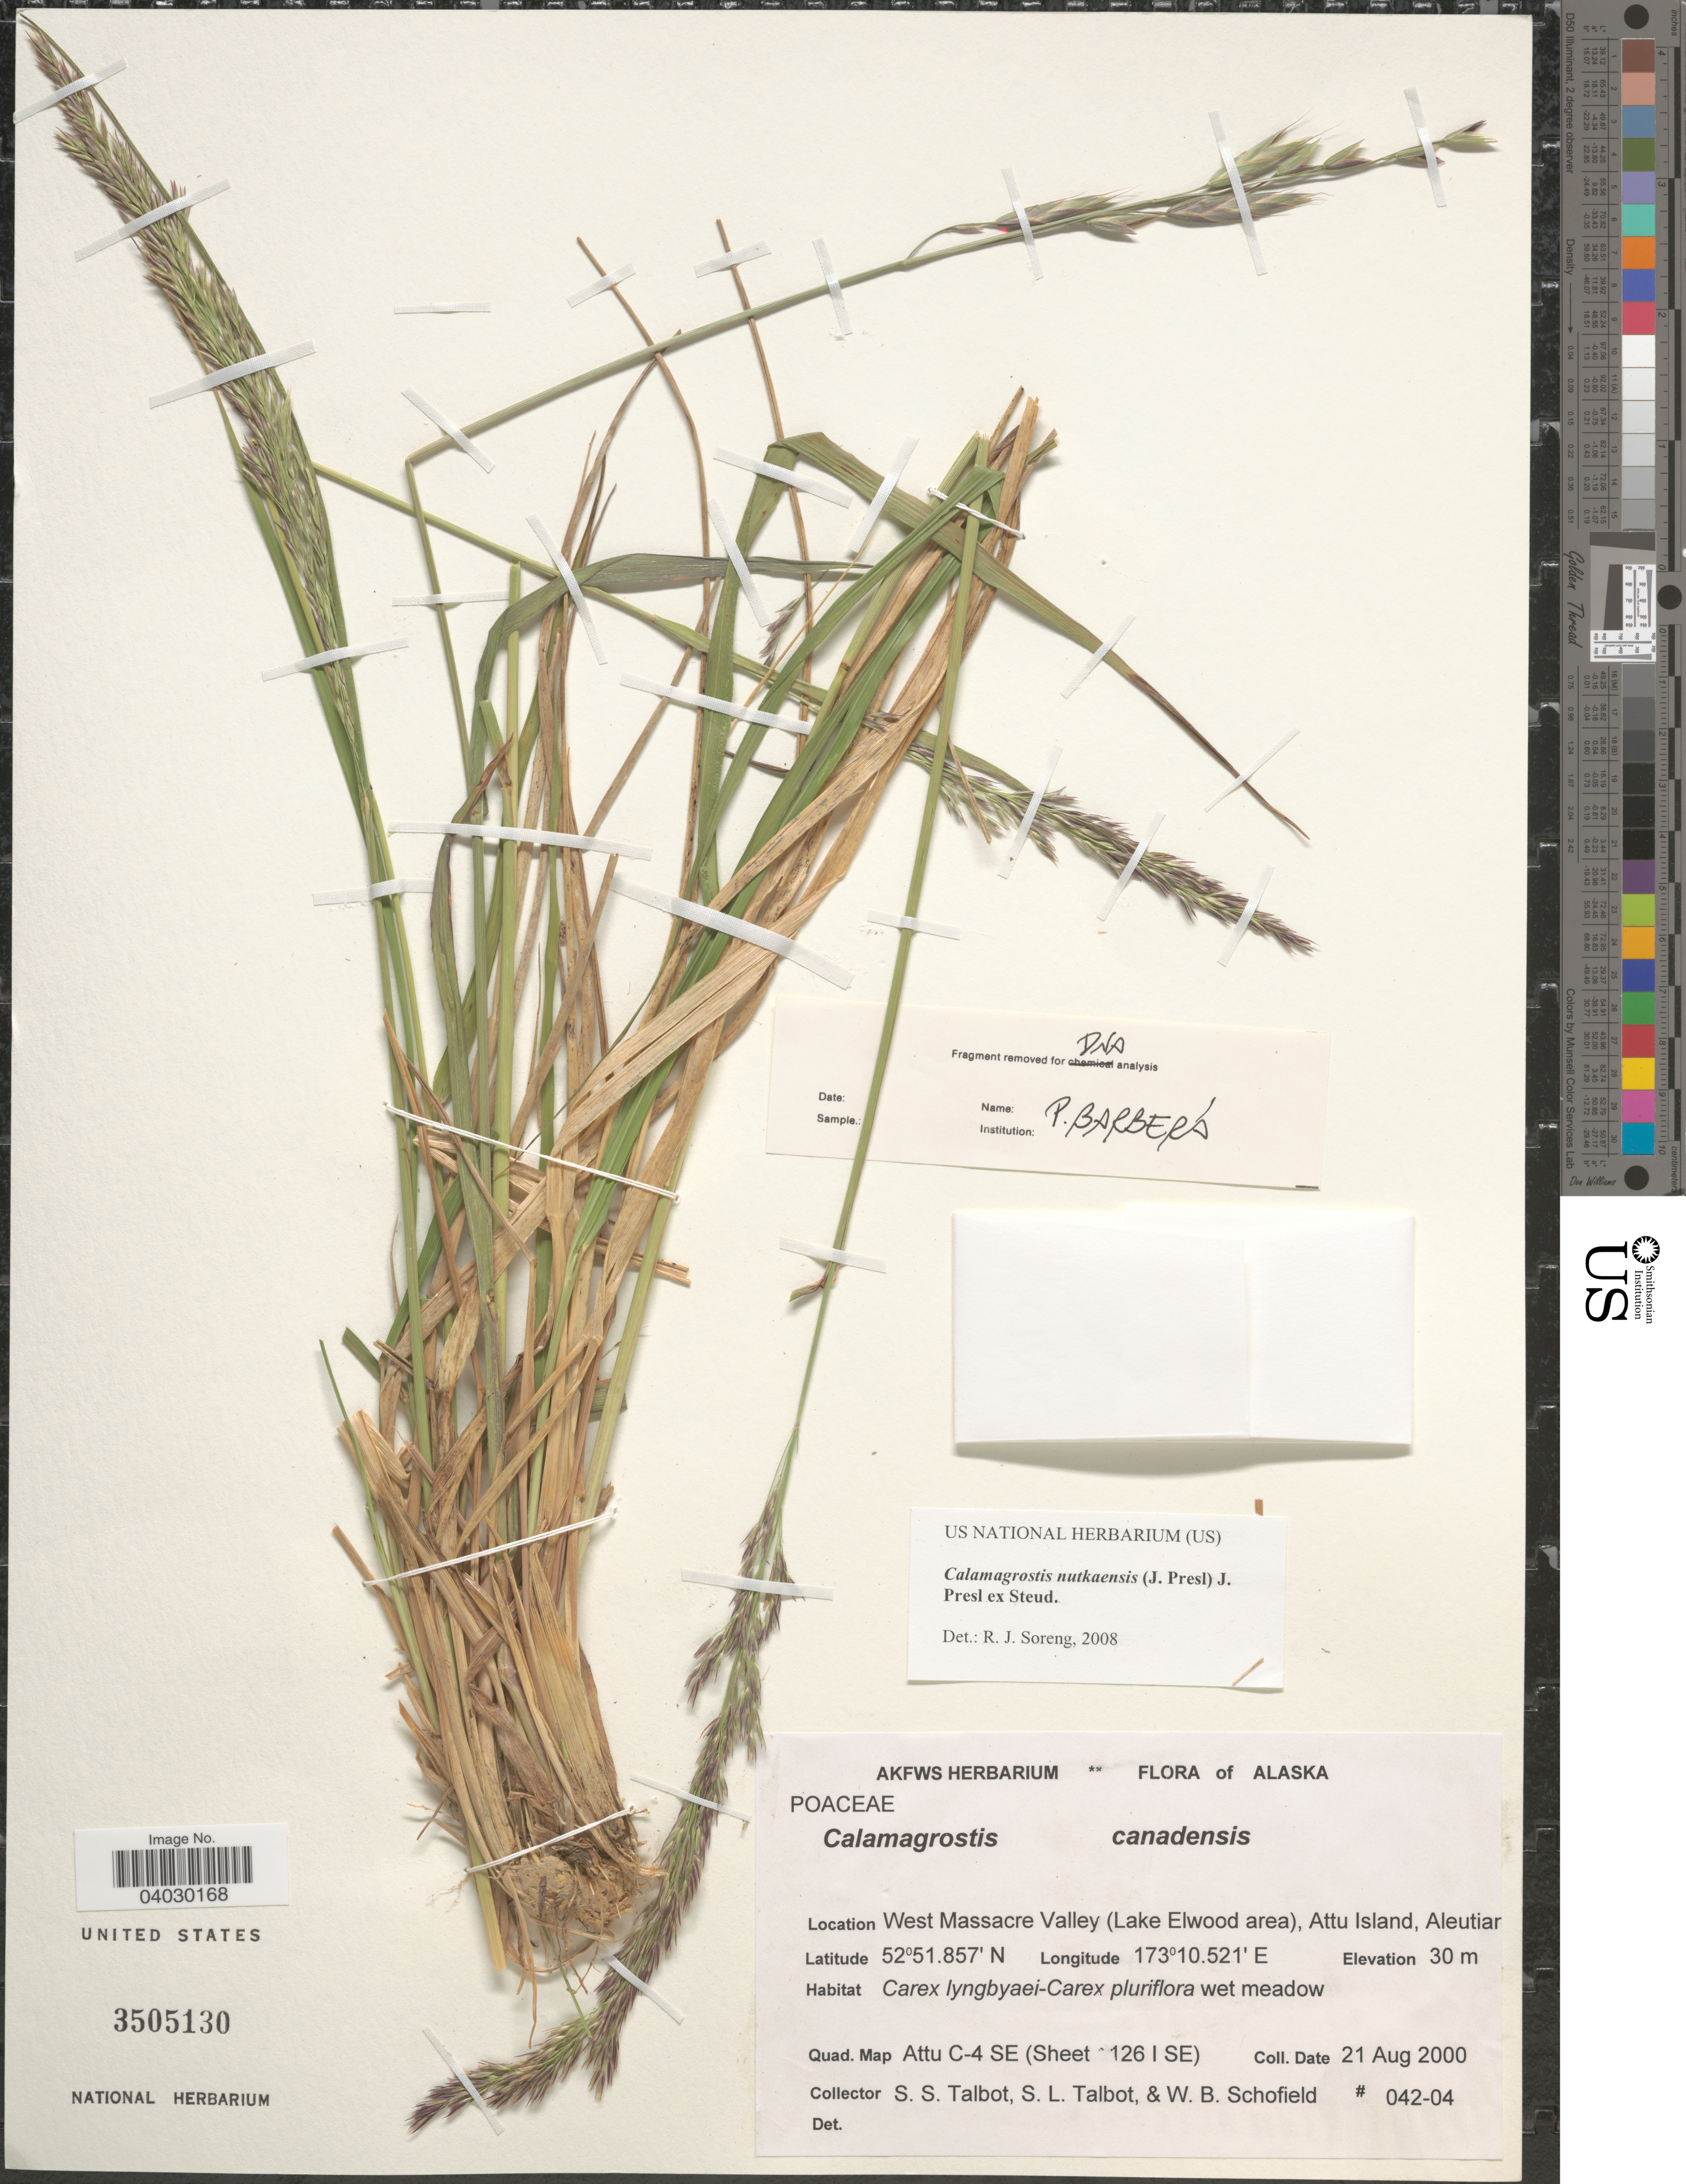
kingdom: Plantae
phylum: Tracheophyta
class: Liliopsida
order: Poales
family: Poaceae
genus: Calamagrostis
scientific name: Calamagrostis nutkaensis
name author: (J. Presl) Steud.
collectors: S. S. Talbot, S. Talbot & W. Schofield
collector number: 042-04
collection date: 2000-08-21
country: United States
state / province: Alaska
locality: West Massacre Valley (Lake Elwood area), Attu Island, Aleutian.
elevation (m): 30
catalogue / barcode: US 3505130